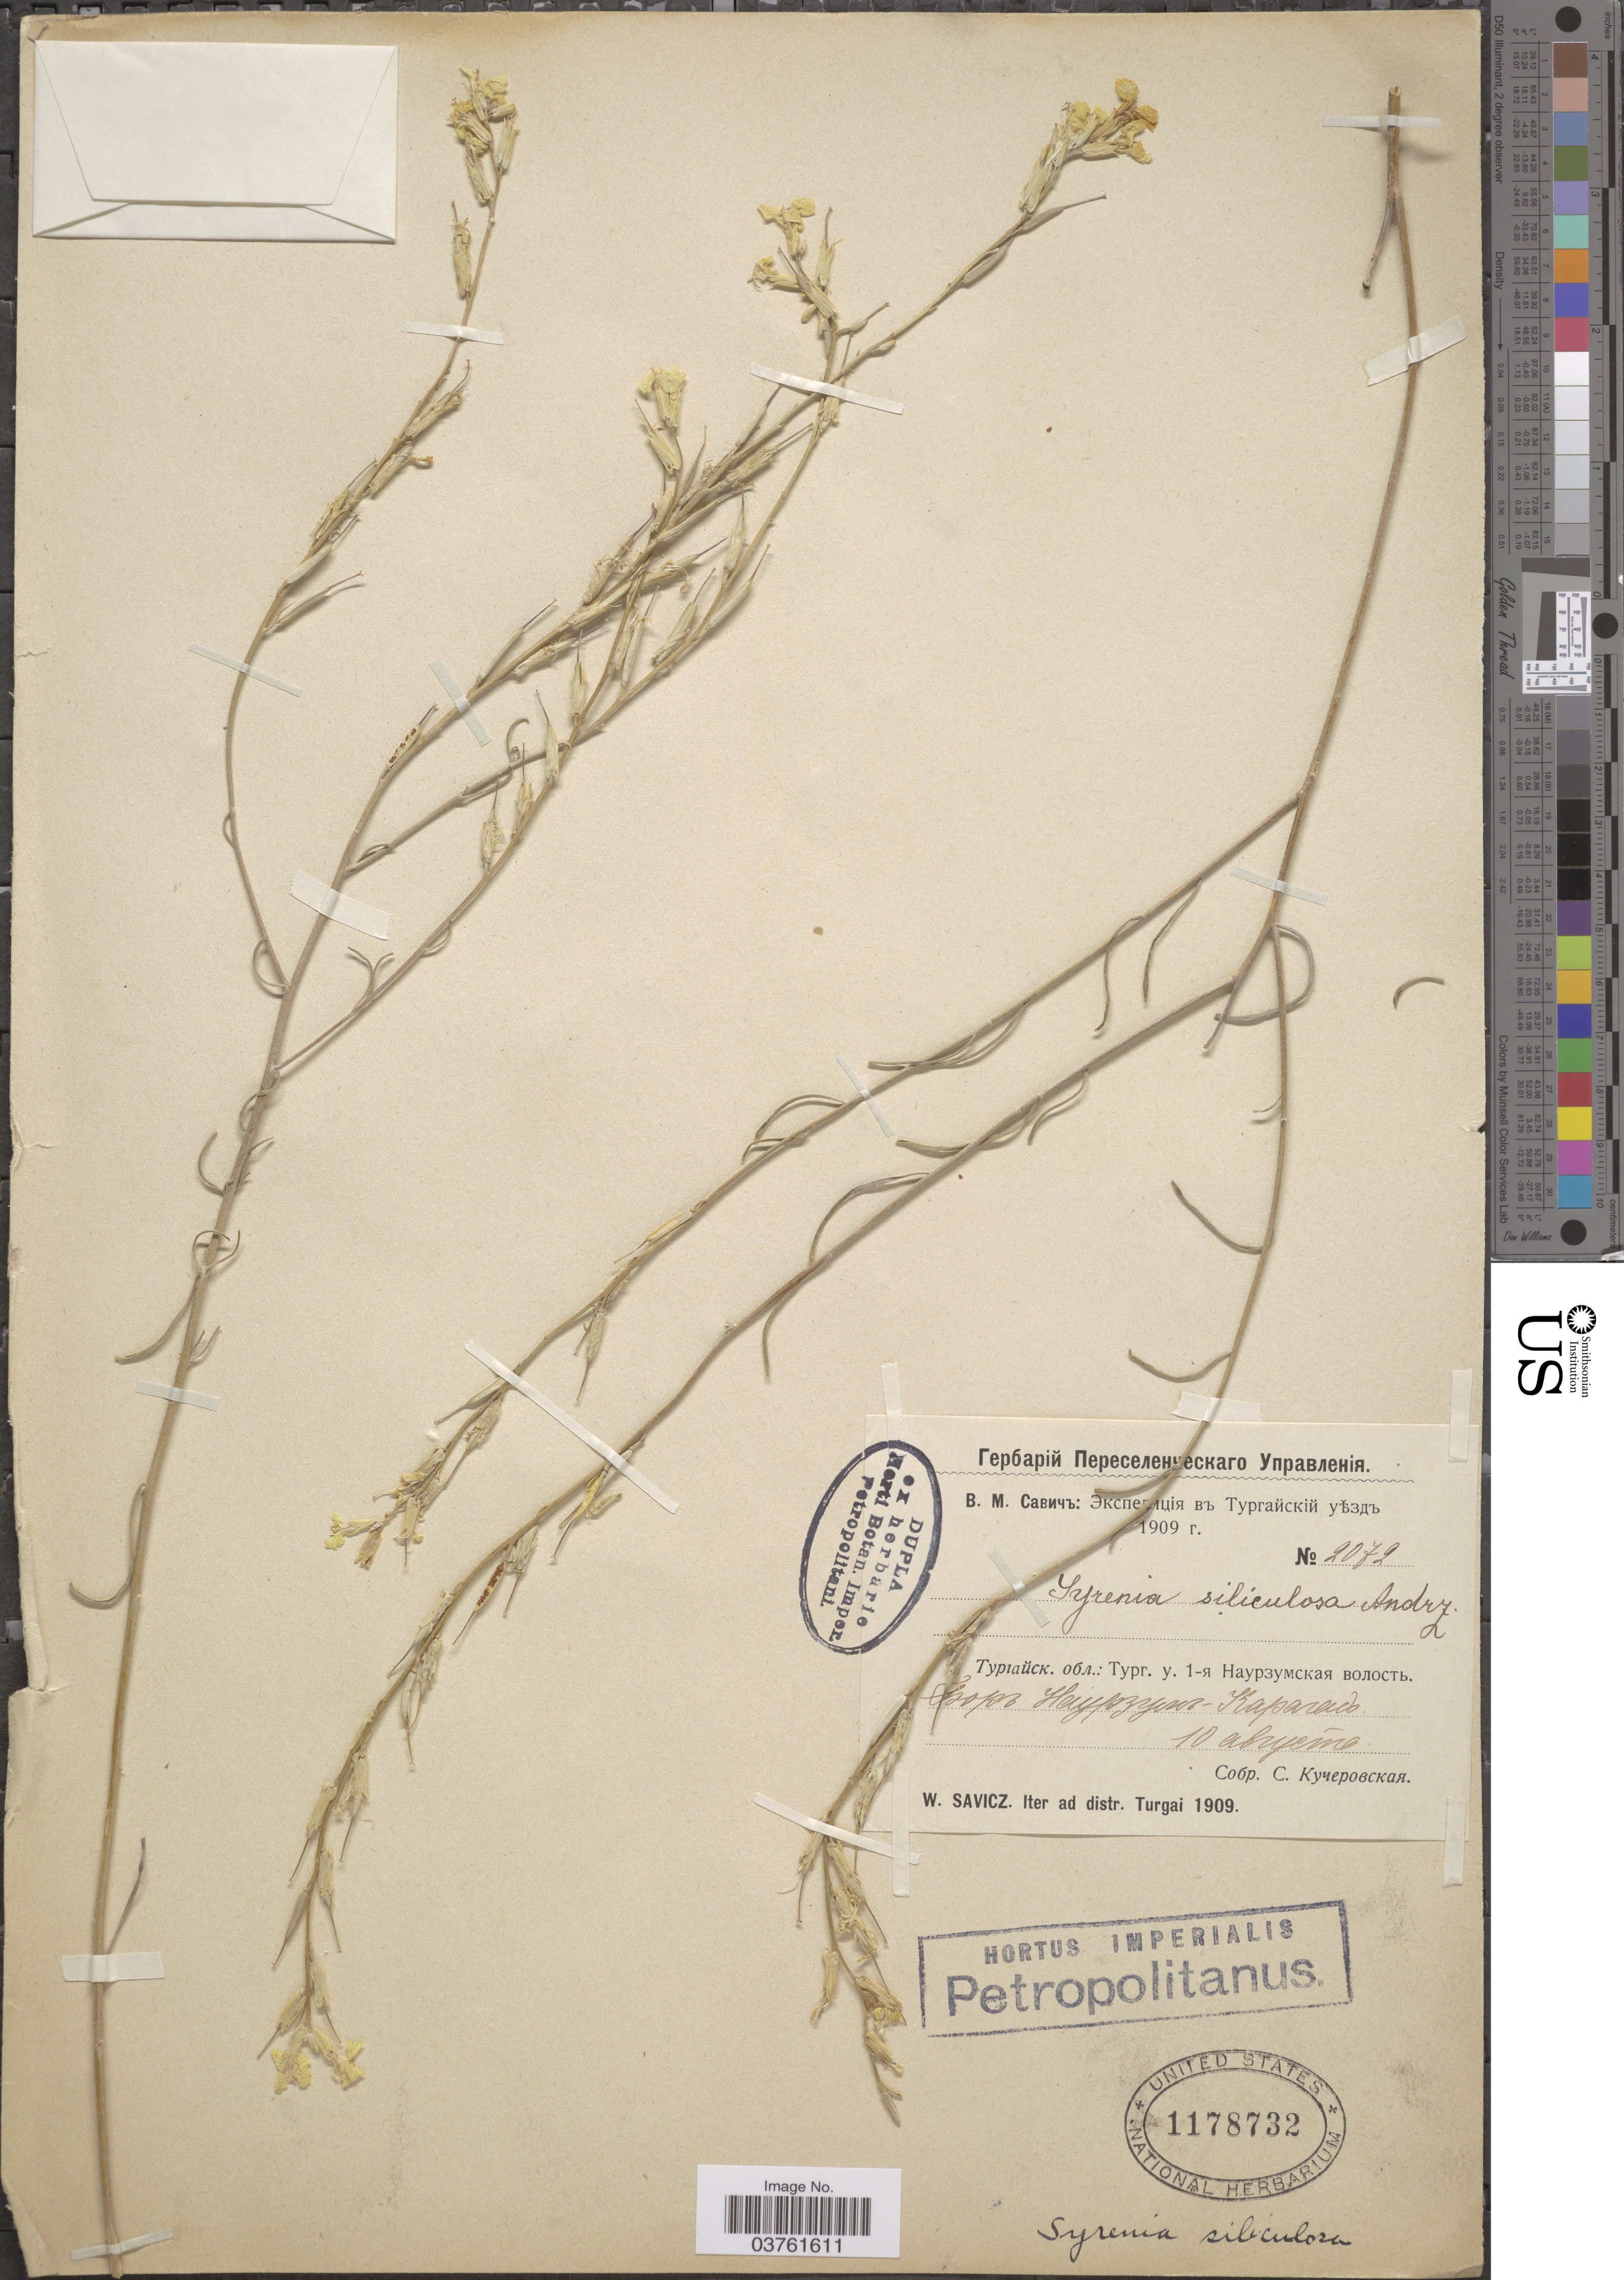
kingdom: Plantae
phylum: Tracheophyta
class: Magnoliopsida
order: Brassicales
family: Brassicaceae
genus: Syrenia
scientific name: Syrenia siliculosa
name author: (M. Bieb.) Andrz. ex C.A. Mey.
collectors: W. Savicz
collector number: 2072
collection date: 1909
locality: X. Iter ad distr. Turgai.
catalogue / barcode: US 1178732